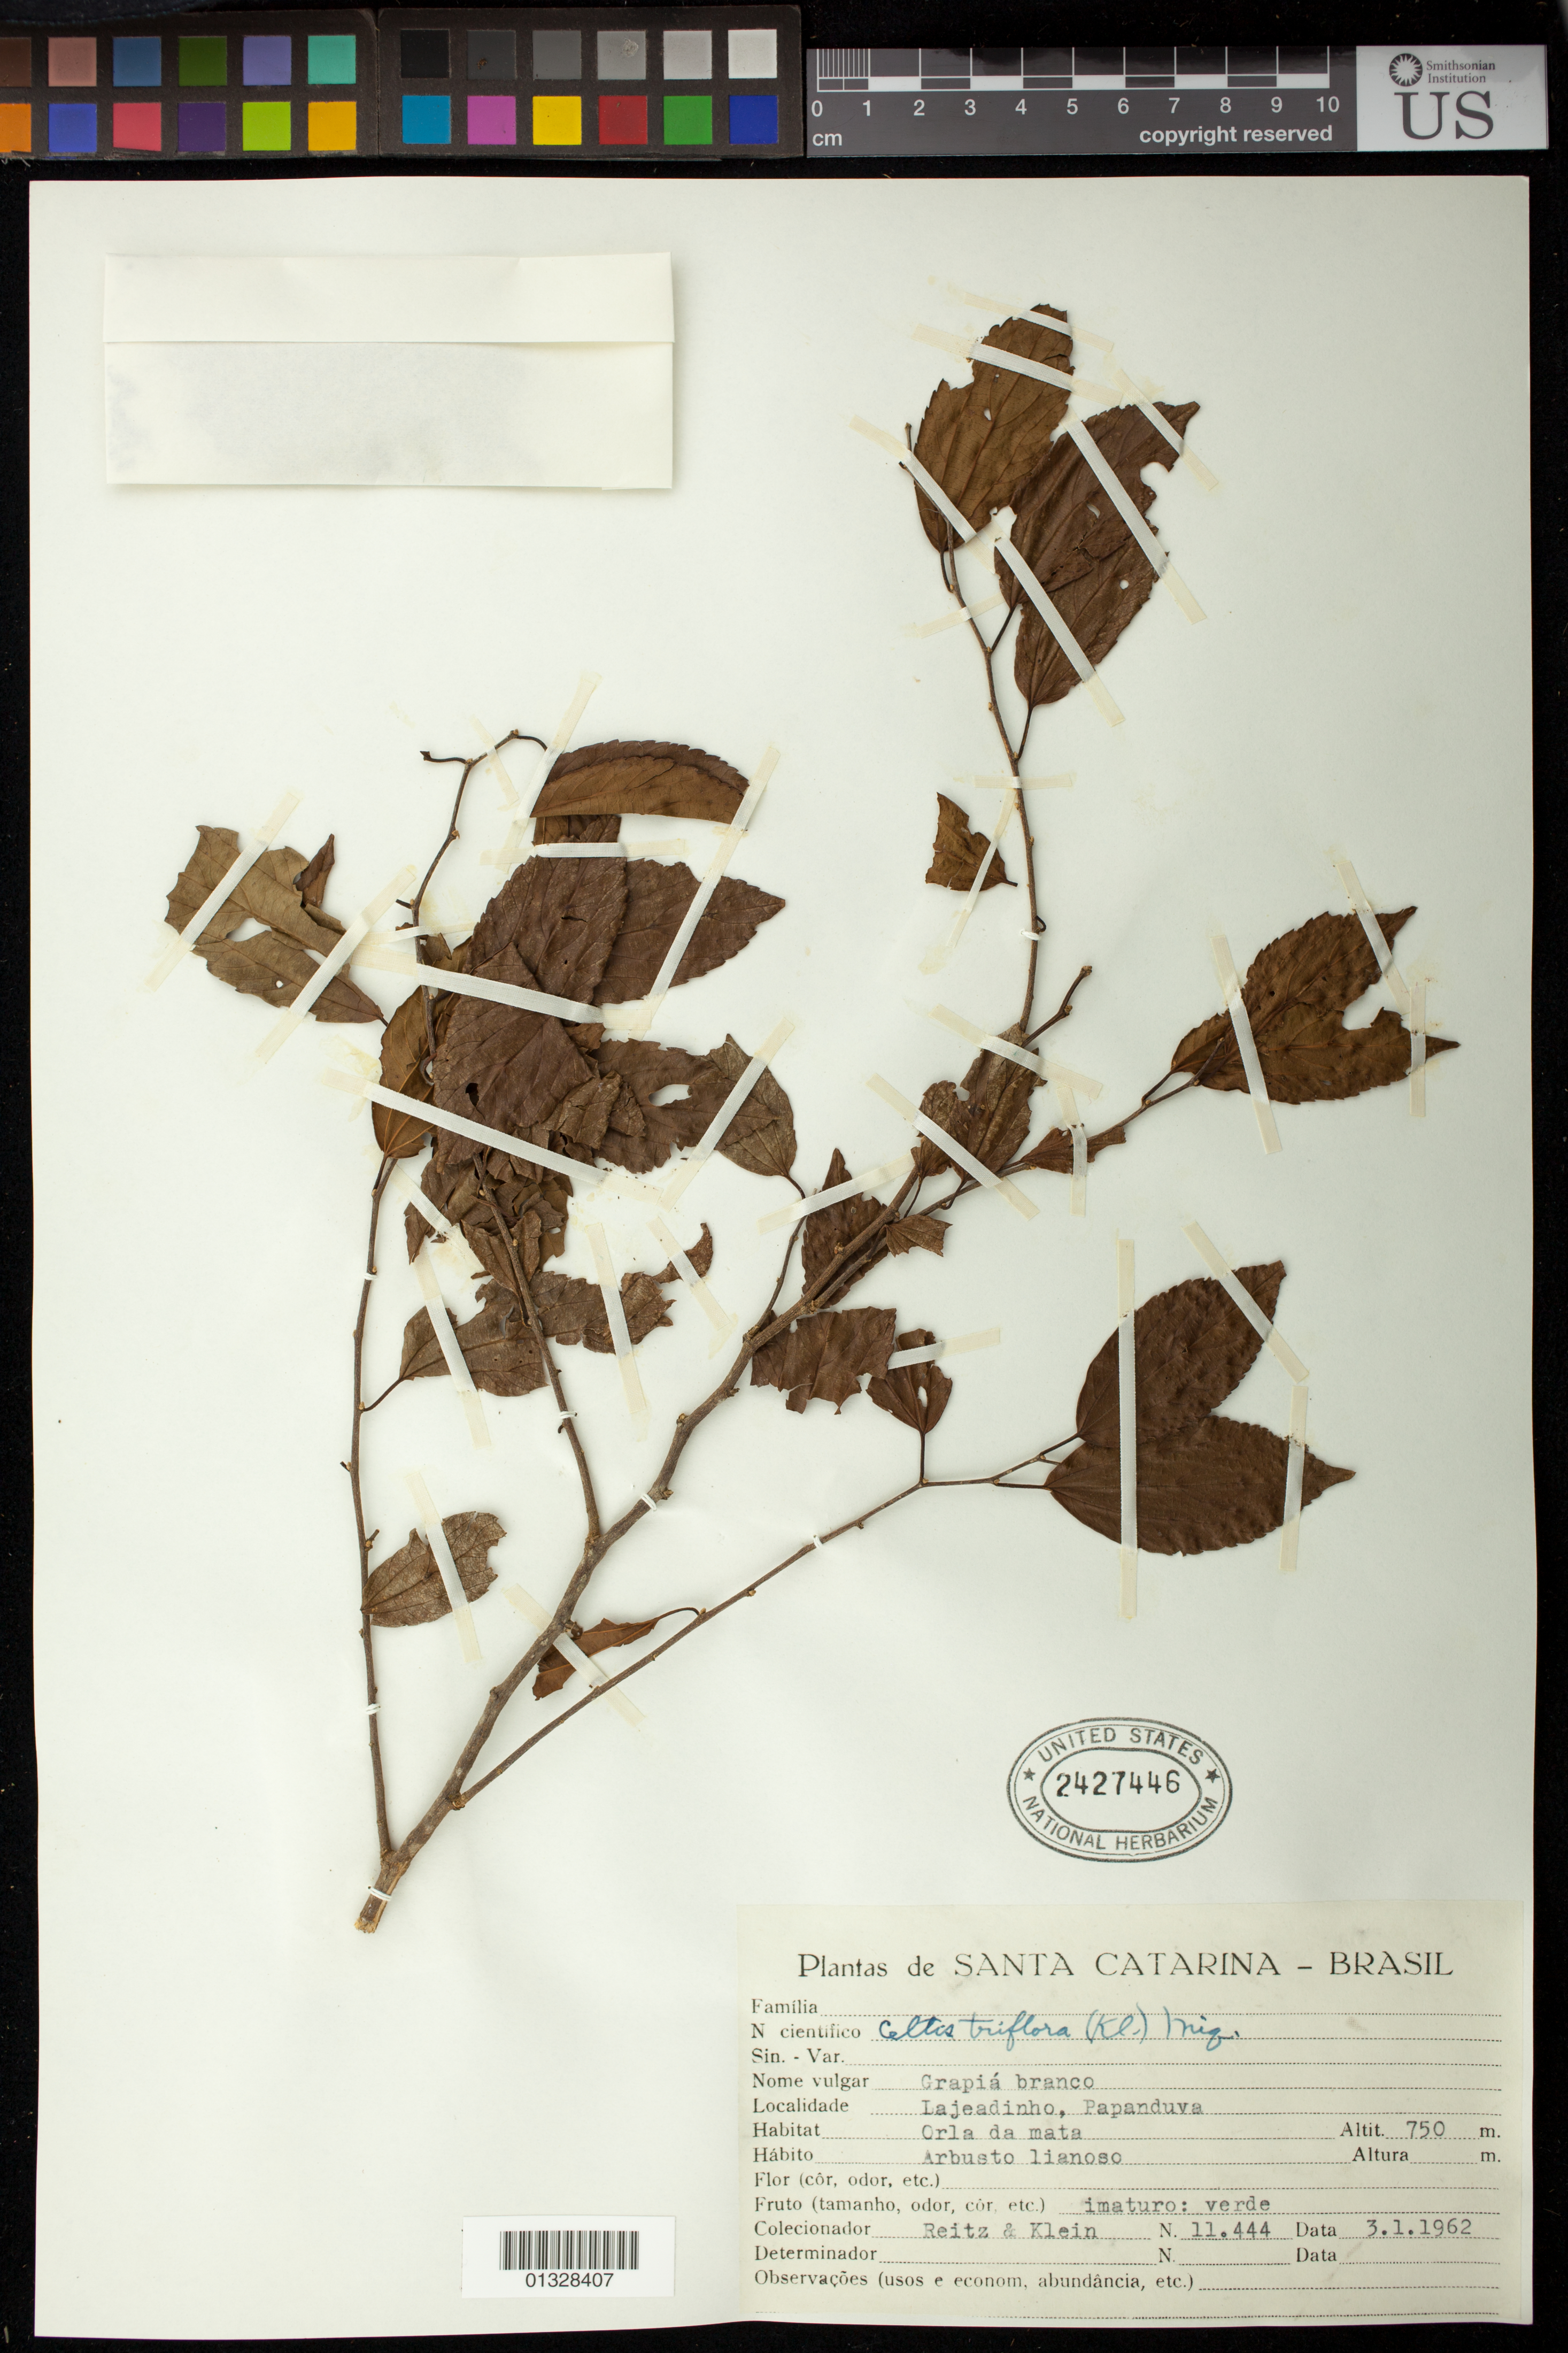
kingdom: Plantae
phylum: Tracheophyta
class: Magnoliopsida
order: Rosales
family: Cannabaceae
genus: Celtis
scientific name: Celtis triflora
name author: (Klotzsch) Ruiz ex Miq.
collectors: R. Reitz & R. M. Klein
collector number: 11444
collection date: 1962-01-03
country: Brazil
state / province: Santa Catarina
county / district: Papanduva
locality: Lajeadinho.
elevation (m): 750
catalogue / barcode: US 2427446